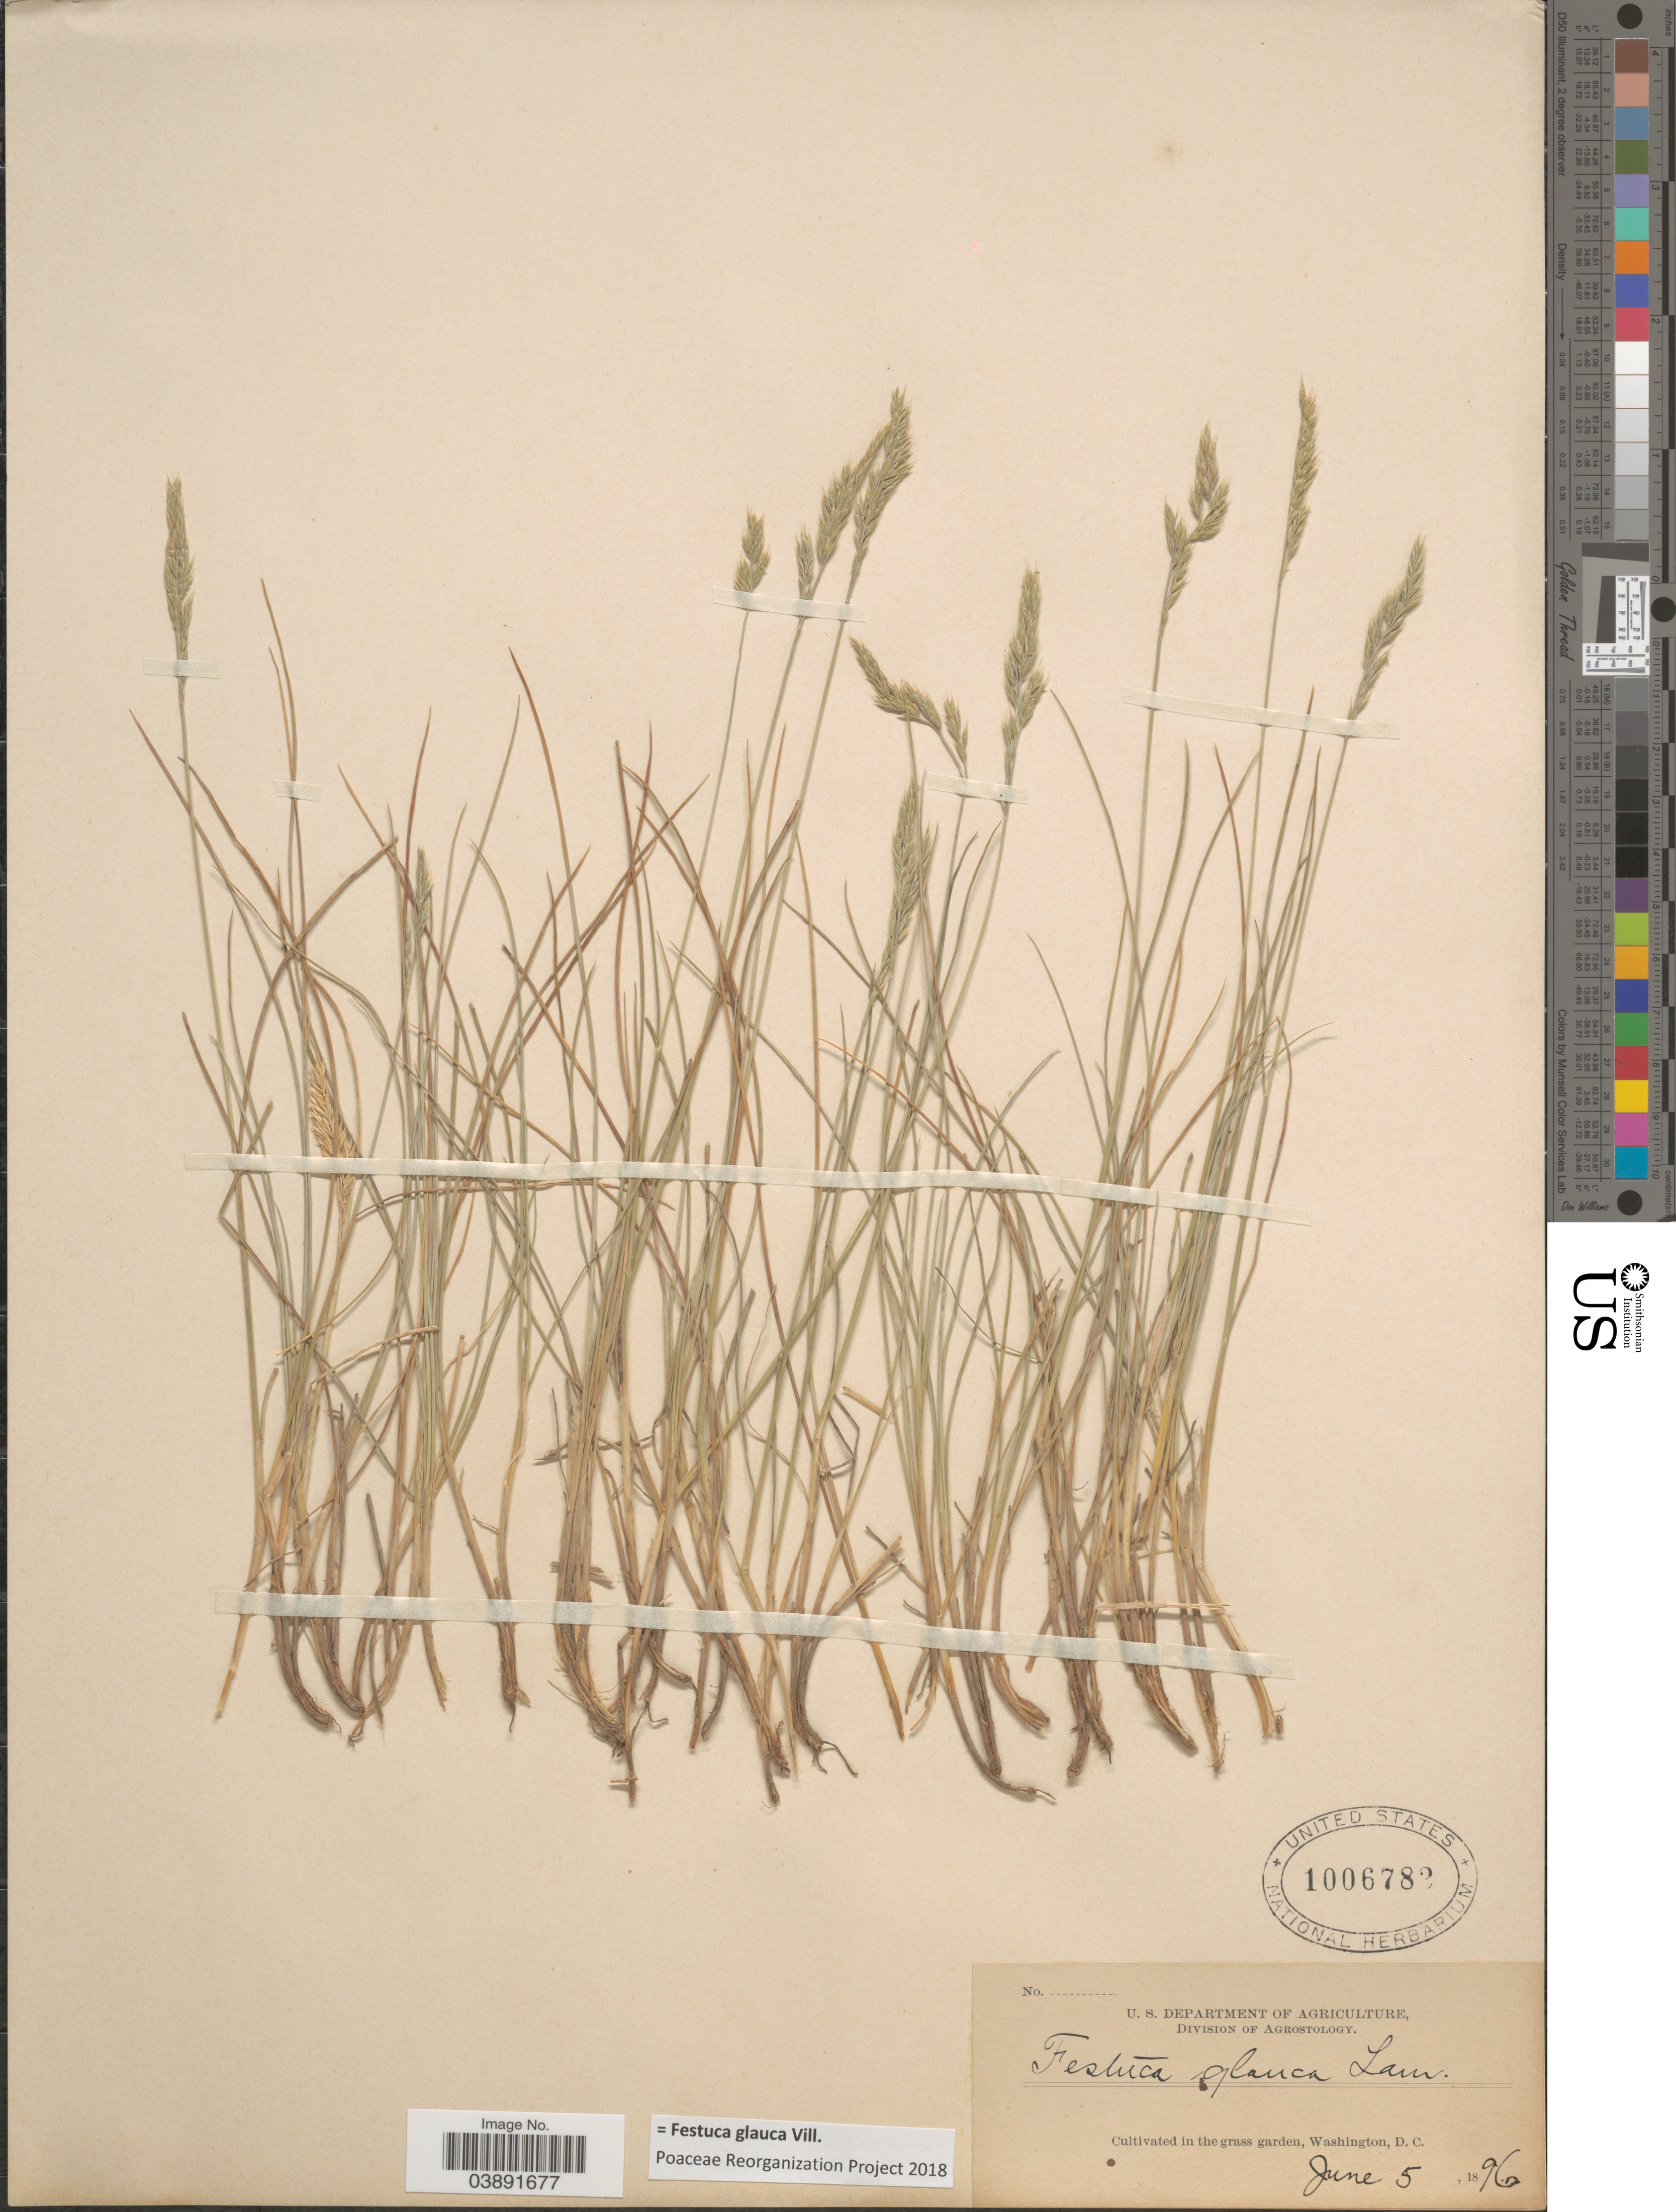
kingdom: Plantae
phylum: Tracheophyta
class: Liliopsida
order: Poales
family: Poaceae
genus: Festuca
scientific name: Festuca glauca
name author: Vill.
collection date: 1896-06-05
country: United States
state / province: District of Columbia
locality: Washington.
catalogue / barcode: US 1006782